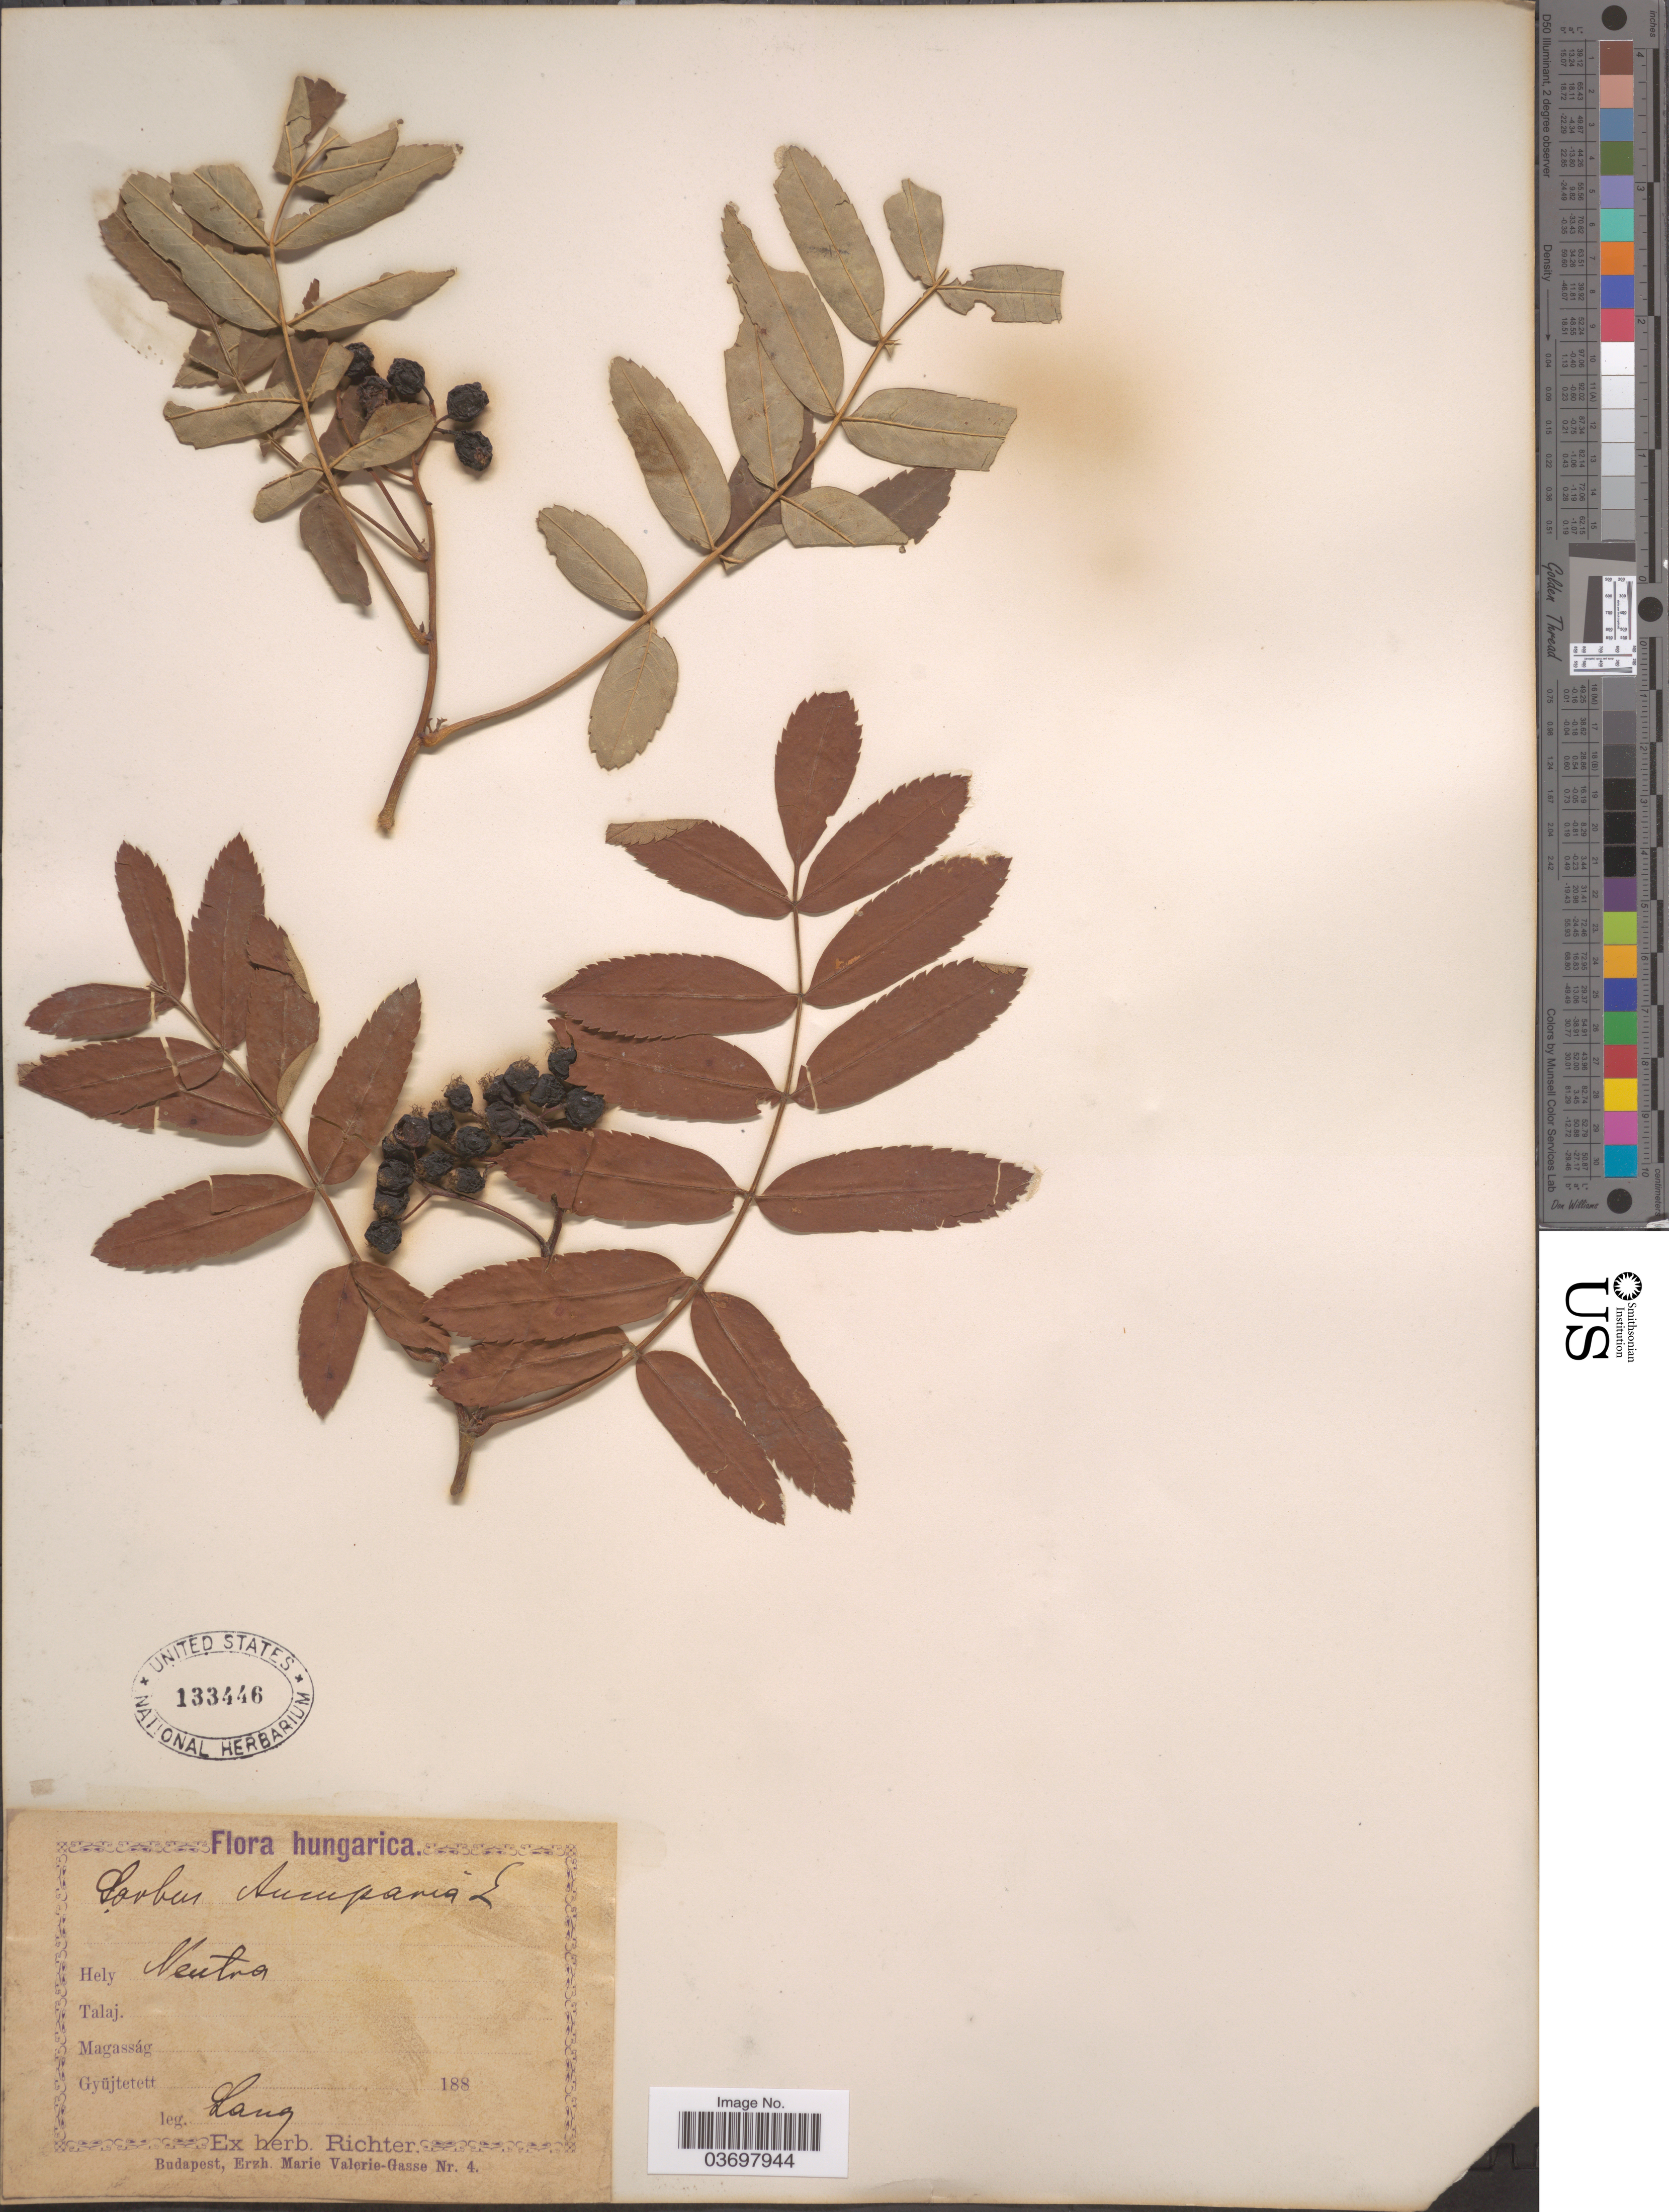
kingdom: Plantae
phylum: Tracheophyta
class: Magnoliopsida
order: Rosales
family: Rosaceae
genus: Sorbus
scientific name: Sorbus aucuparia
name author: L.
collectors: -- Lang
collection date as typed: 188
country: Hungary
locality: Hely Neutra.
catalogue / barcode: US 133446